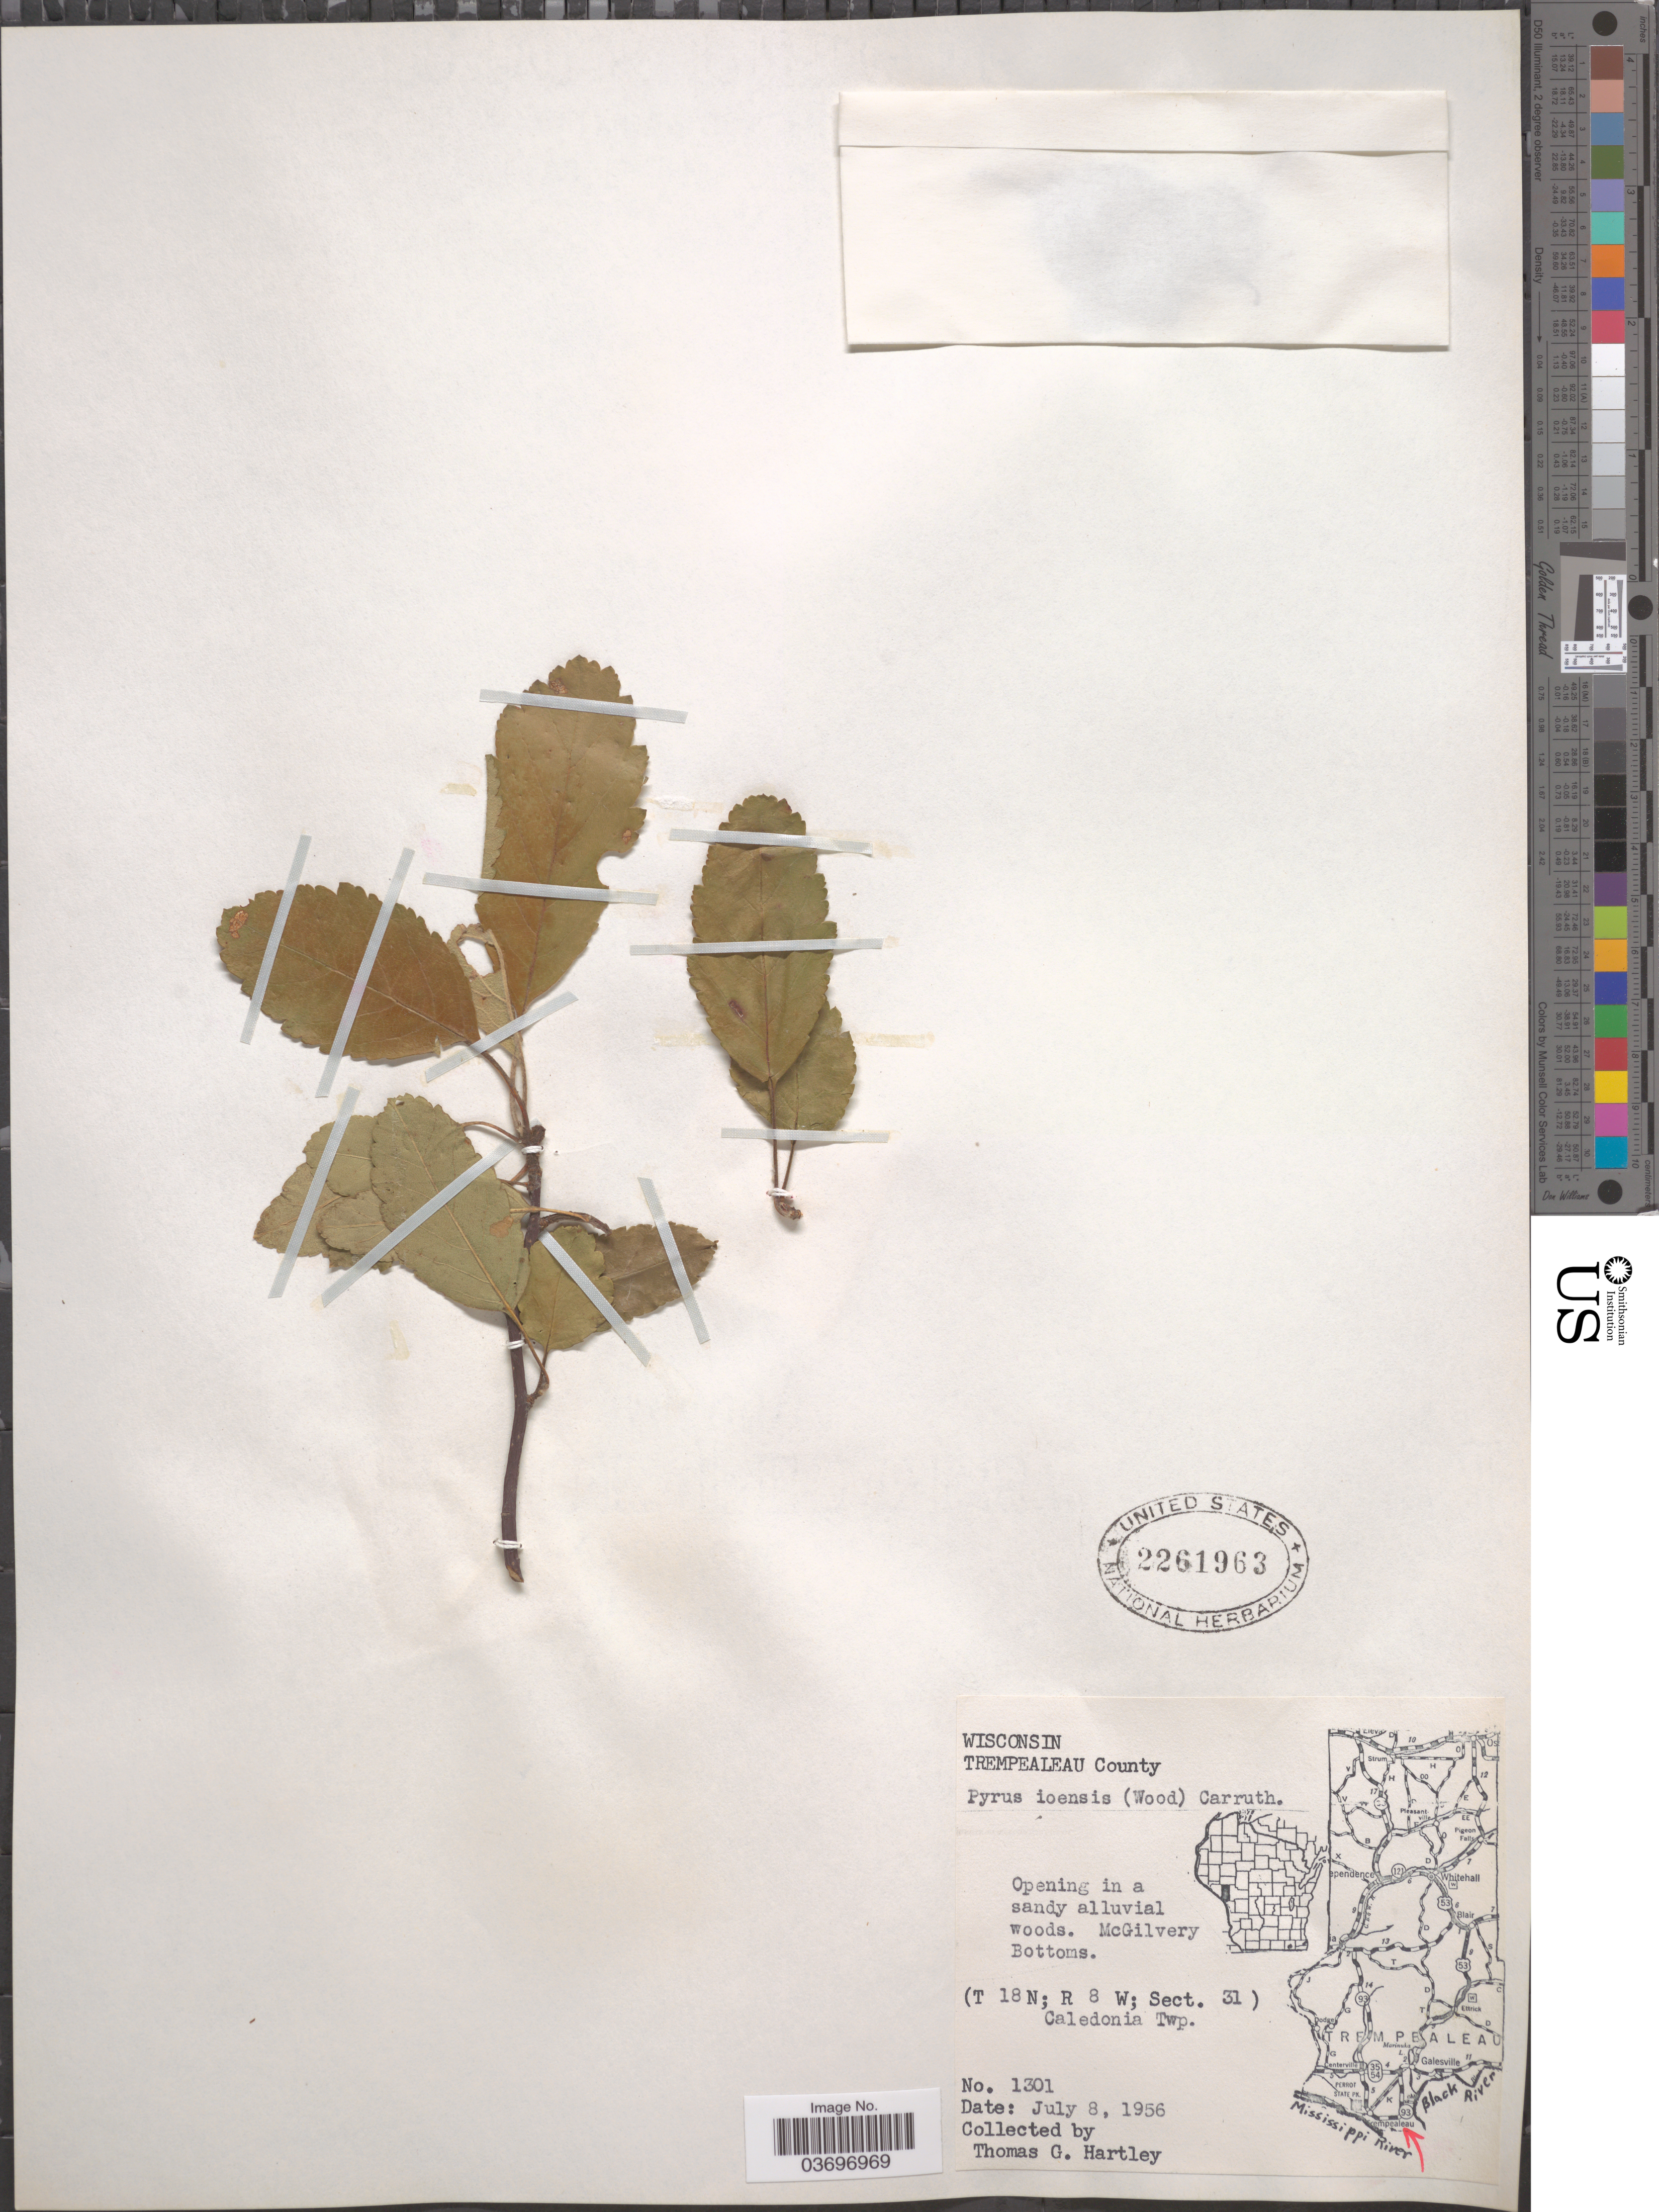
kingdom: Plantae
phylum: Tracheophyta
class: Magnoliopsida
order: Rosales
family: Rosaceae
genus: Malus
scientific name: Malus ioensis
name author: (Alph. Wood) Britton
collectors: T. G. Hartley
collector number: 1301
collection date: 1956-07-08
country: United States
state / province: Wisconsin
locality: Trempealeau County. McGilvery Bottoms. (T 18N; R 8 W; Sect. 31) Caledonia Twp.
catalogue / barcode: US 2261963